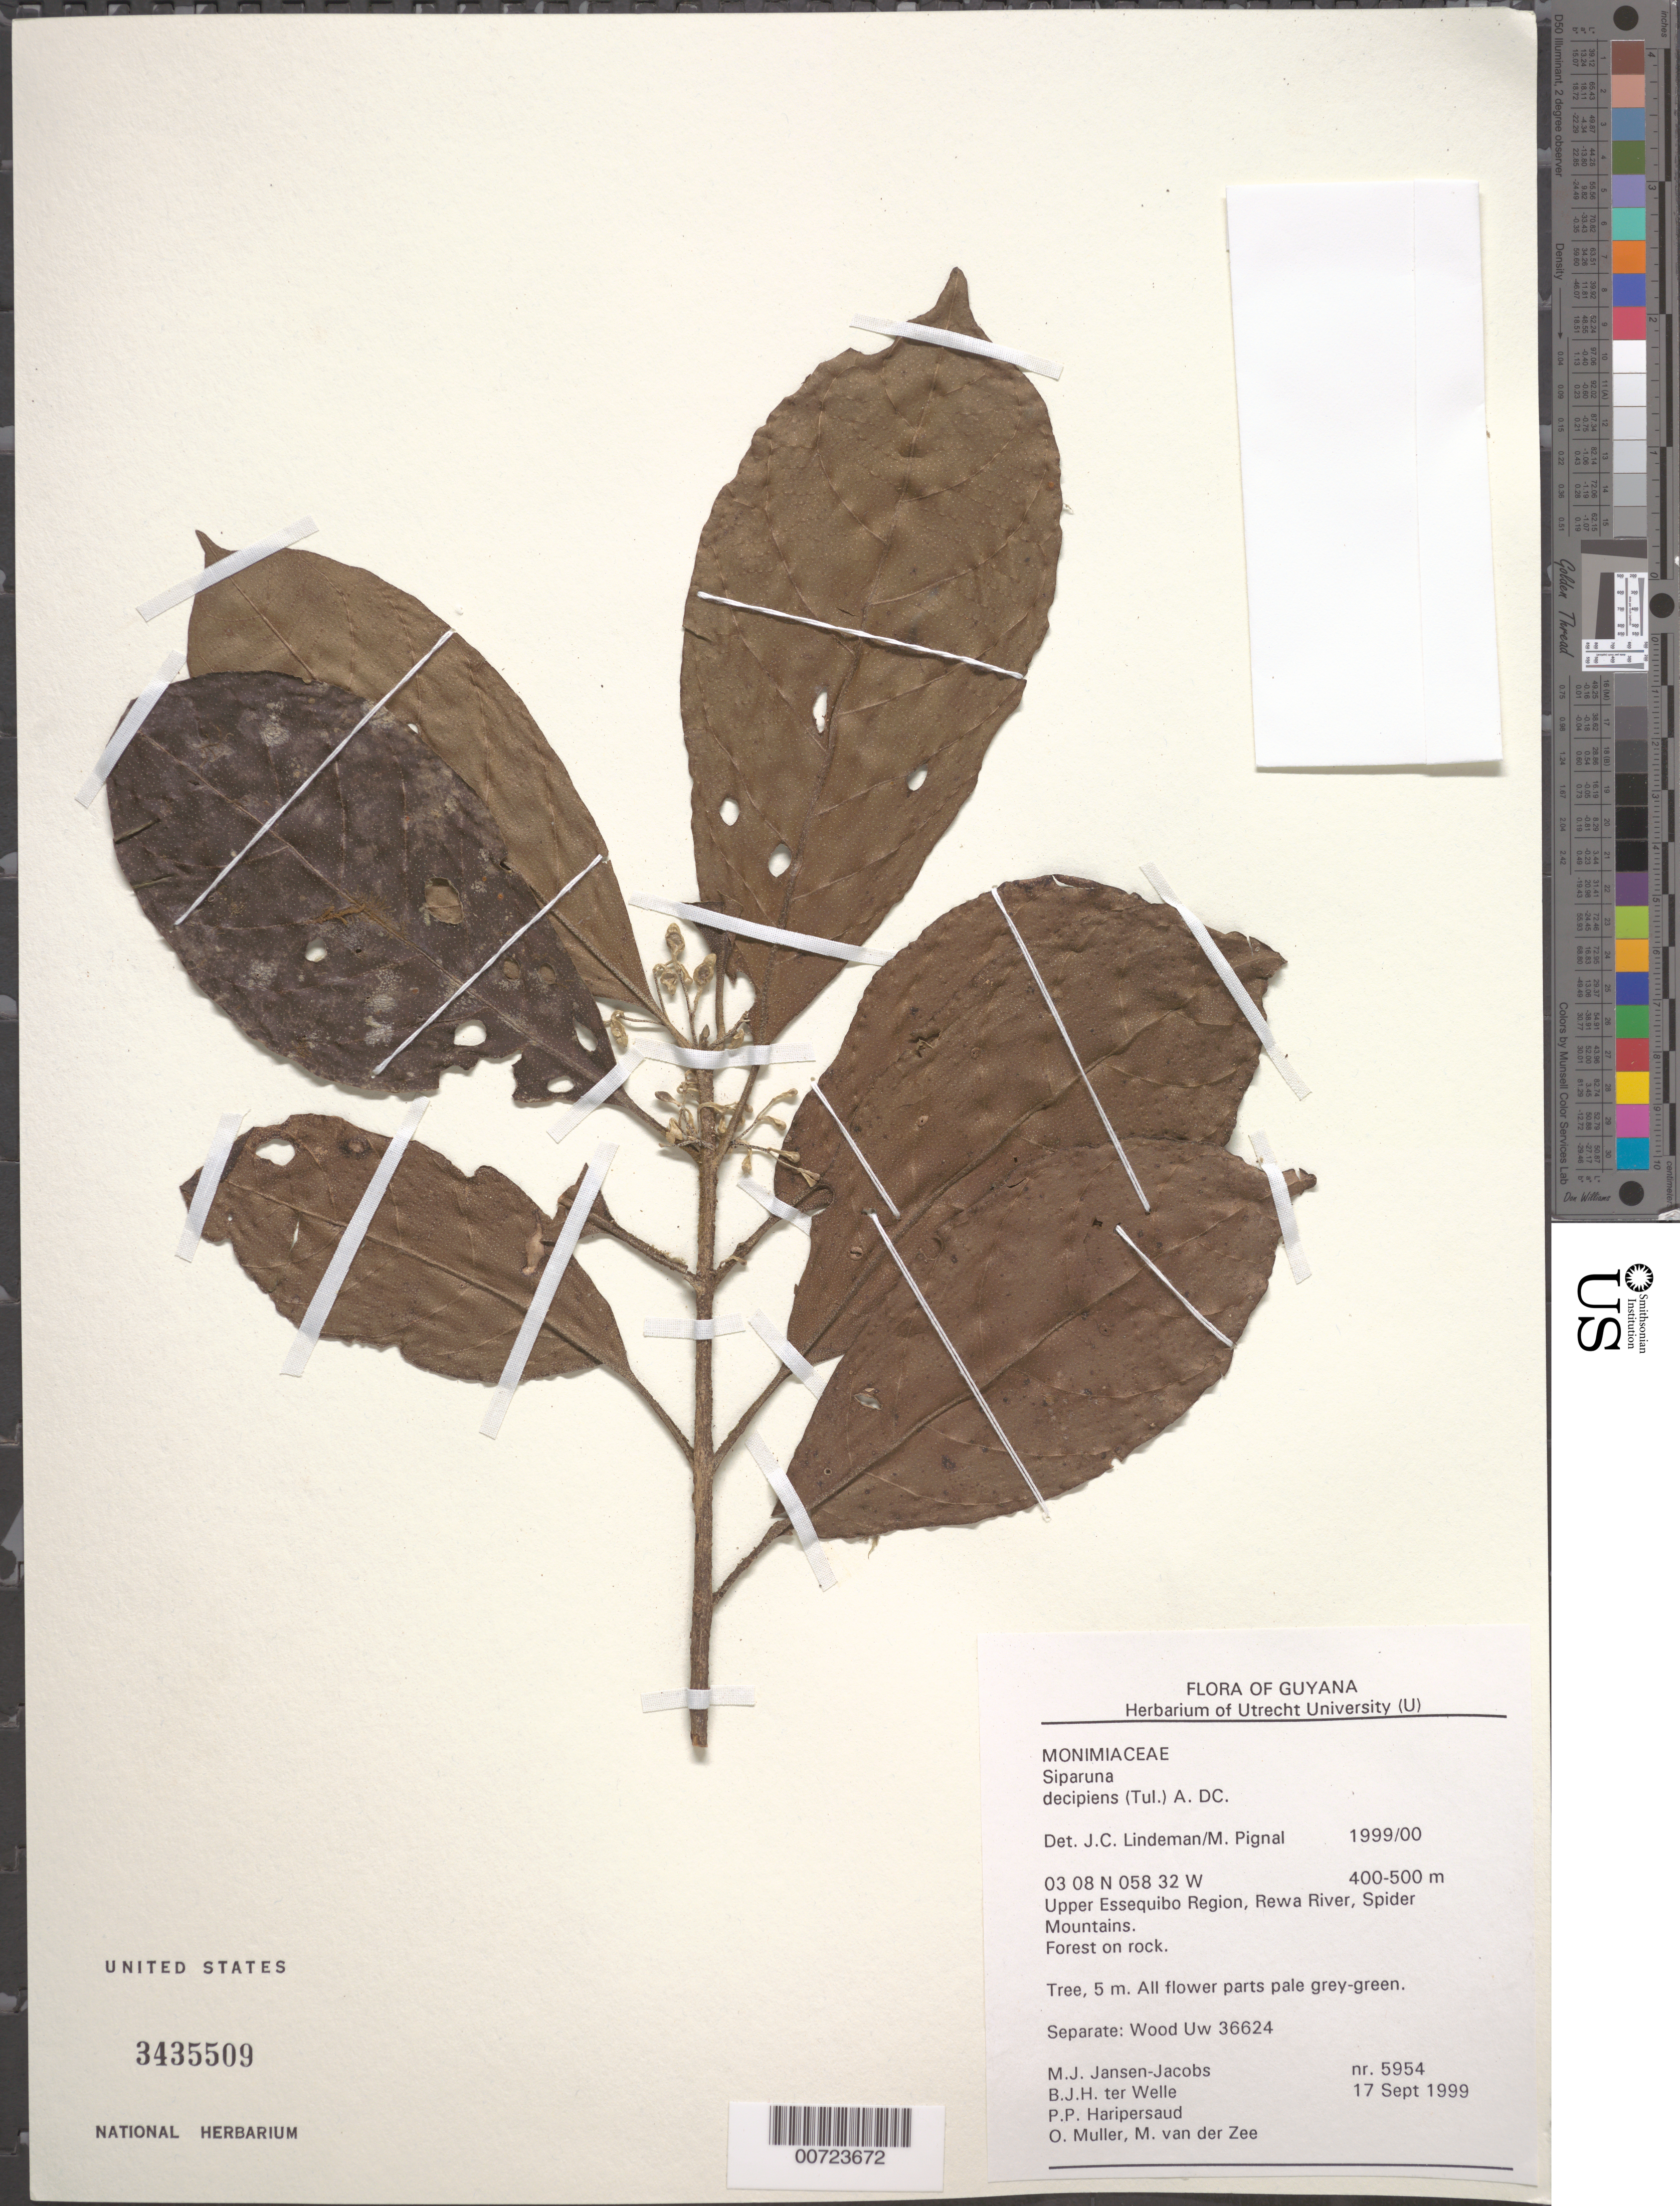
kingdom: Plantae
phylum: Tracheophyta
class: Magnoliopsida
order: Laurales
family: Siparunaceae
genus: Siparuna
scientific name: Siparuna decipiens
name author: (Tul.) A. DC.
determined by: Pignal, M.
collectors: M. J. Jansen-Jacobs, B. Welle, P. Haripersaud, O. Muller & M. van der Zee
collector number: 5954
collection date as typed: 17-Sep-99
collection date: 1999-09-17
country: Guyana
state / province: U. Takutu-U. Essequibo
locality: Rewa River, Spider Mts., Upper Essequibo Region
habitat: Forest on rock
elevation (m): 400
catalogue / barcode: US 3435509